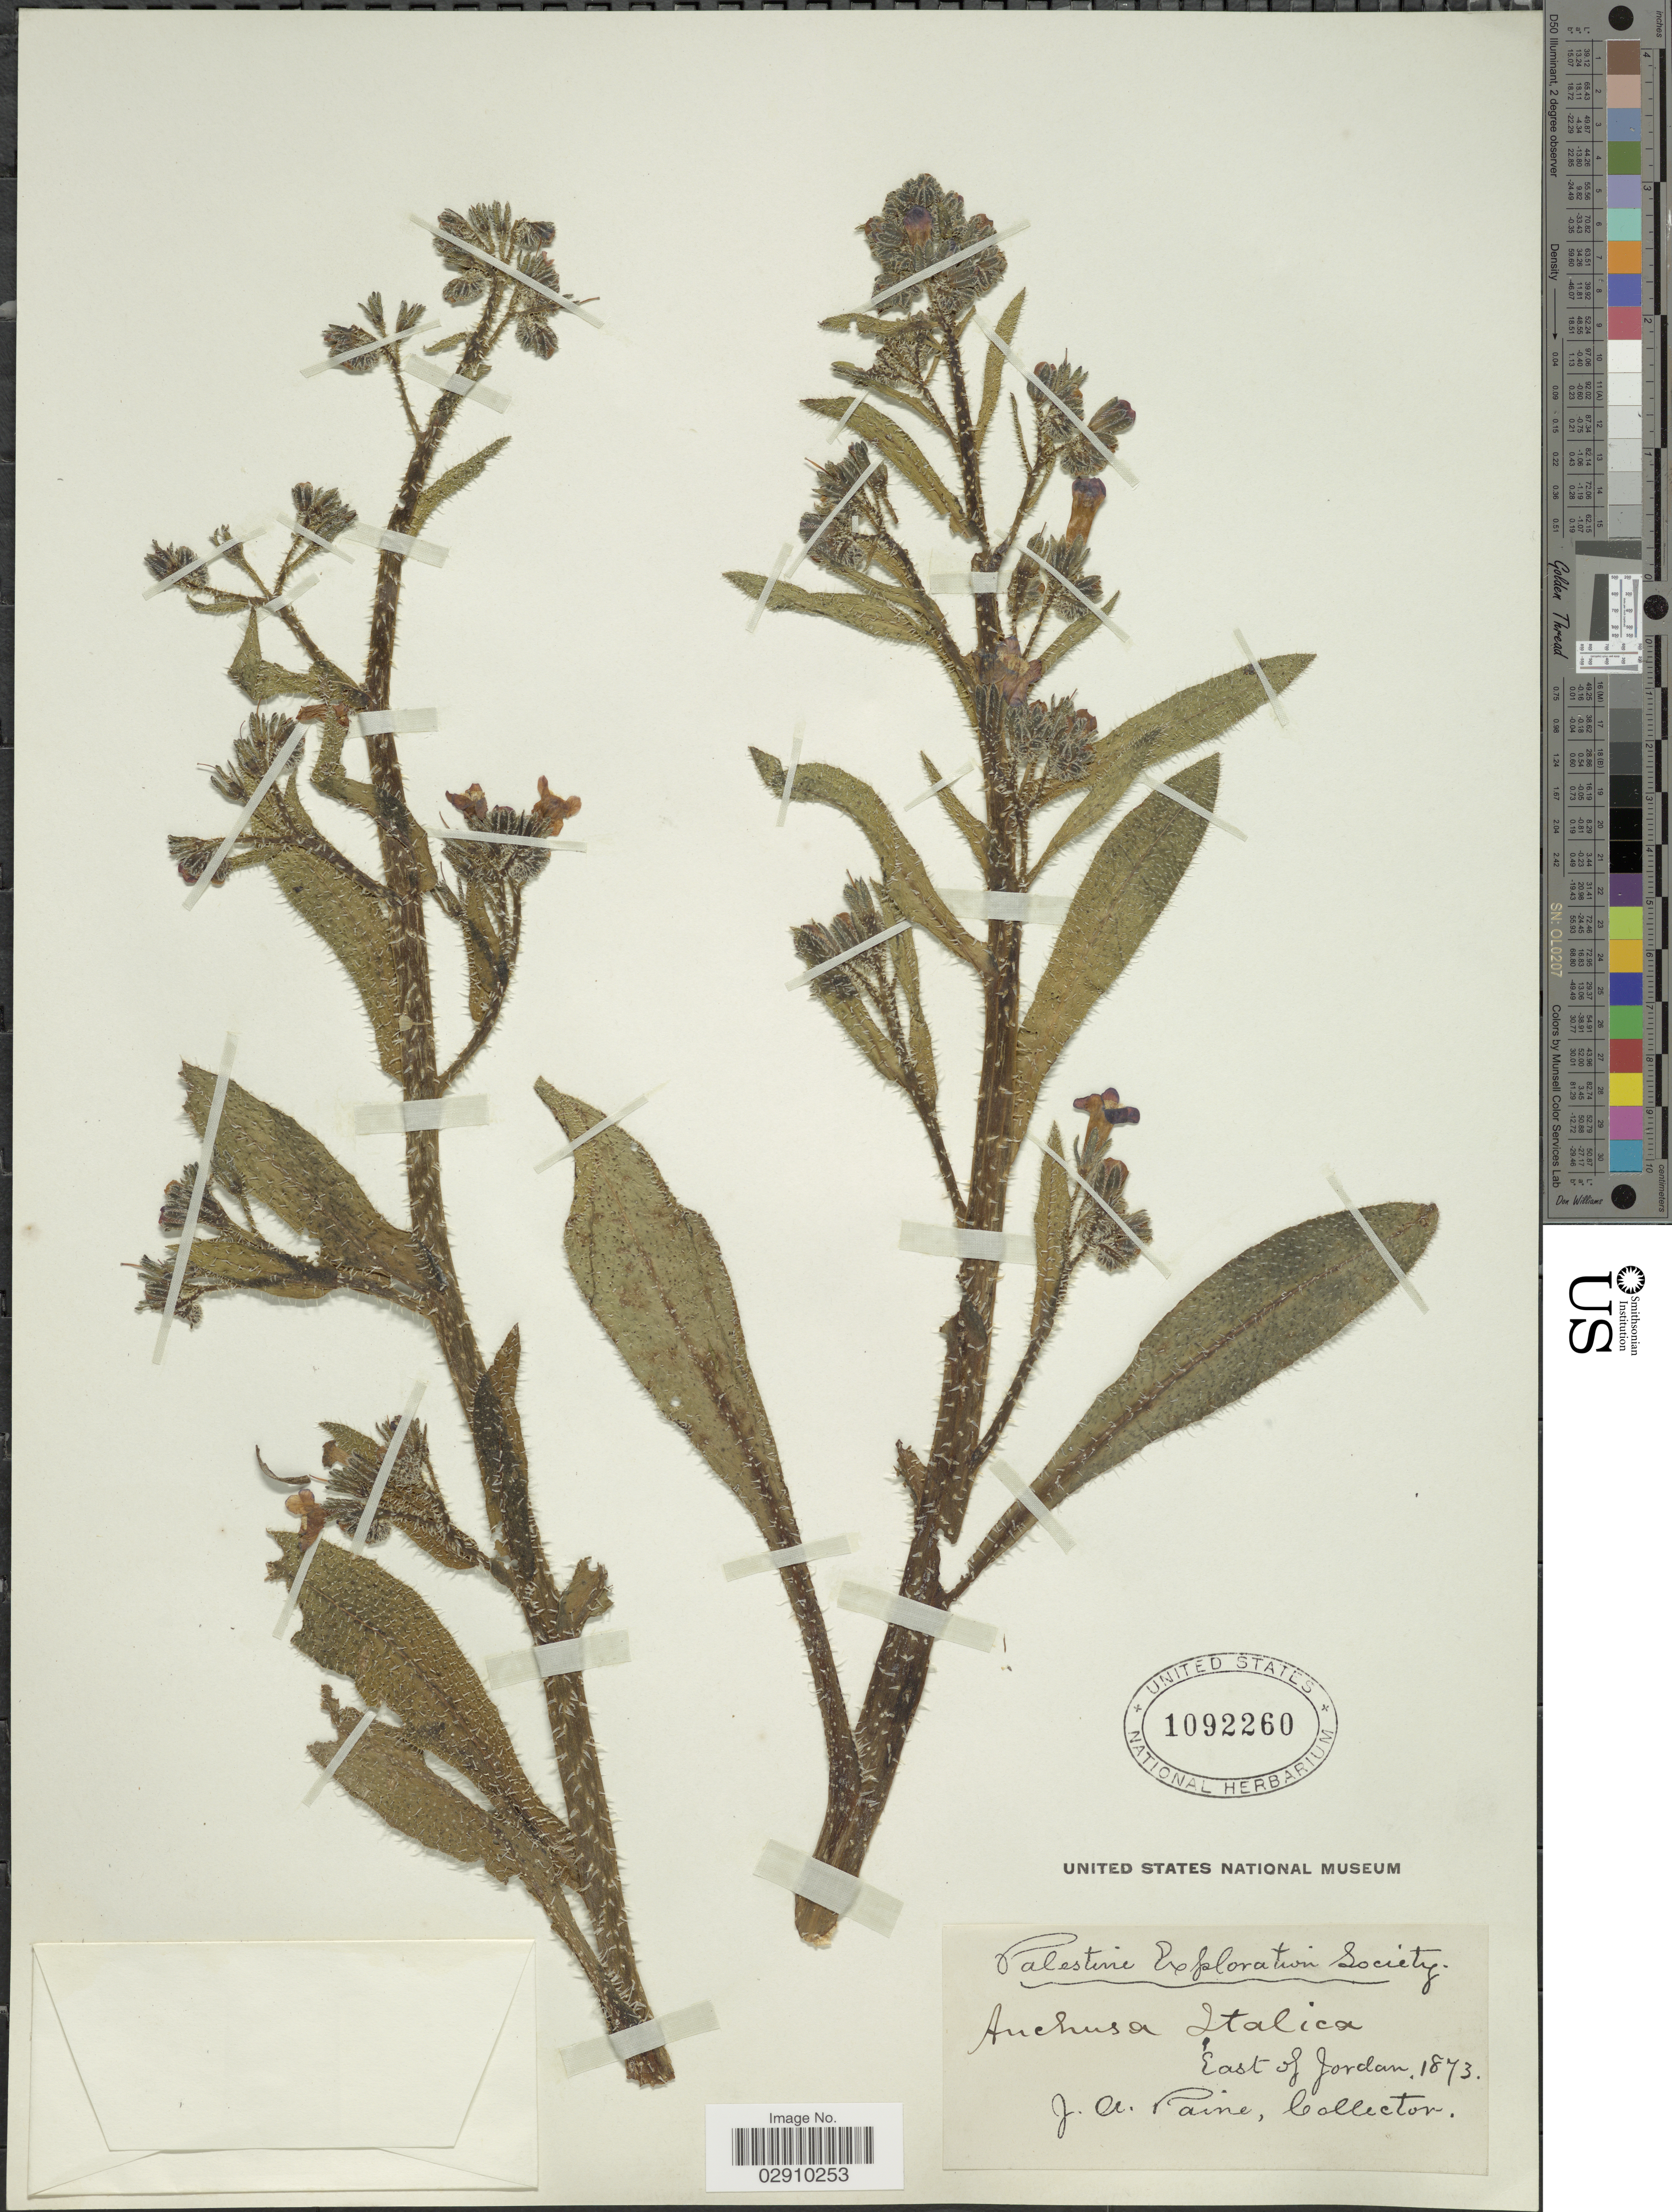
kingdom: Plantae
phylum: Tracheophyta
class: Magnoliopsida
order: Boraginales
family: Boraginaceae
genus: Anchusa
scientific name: Anchusa italica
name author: Retz.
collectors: J. A. Paine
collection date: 1873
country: Jordan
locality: East of Jordan.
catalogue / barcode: US 1092260